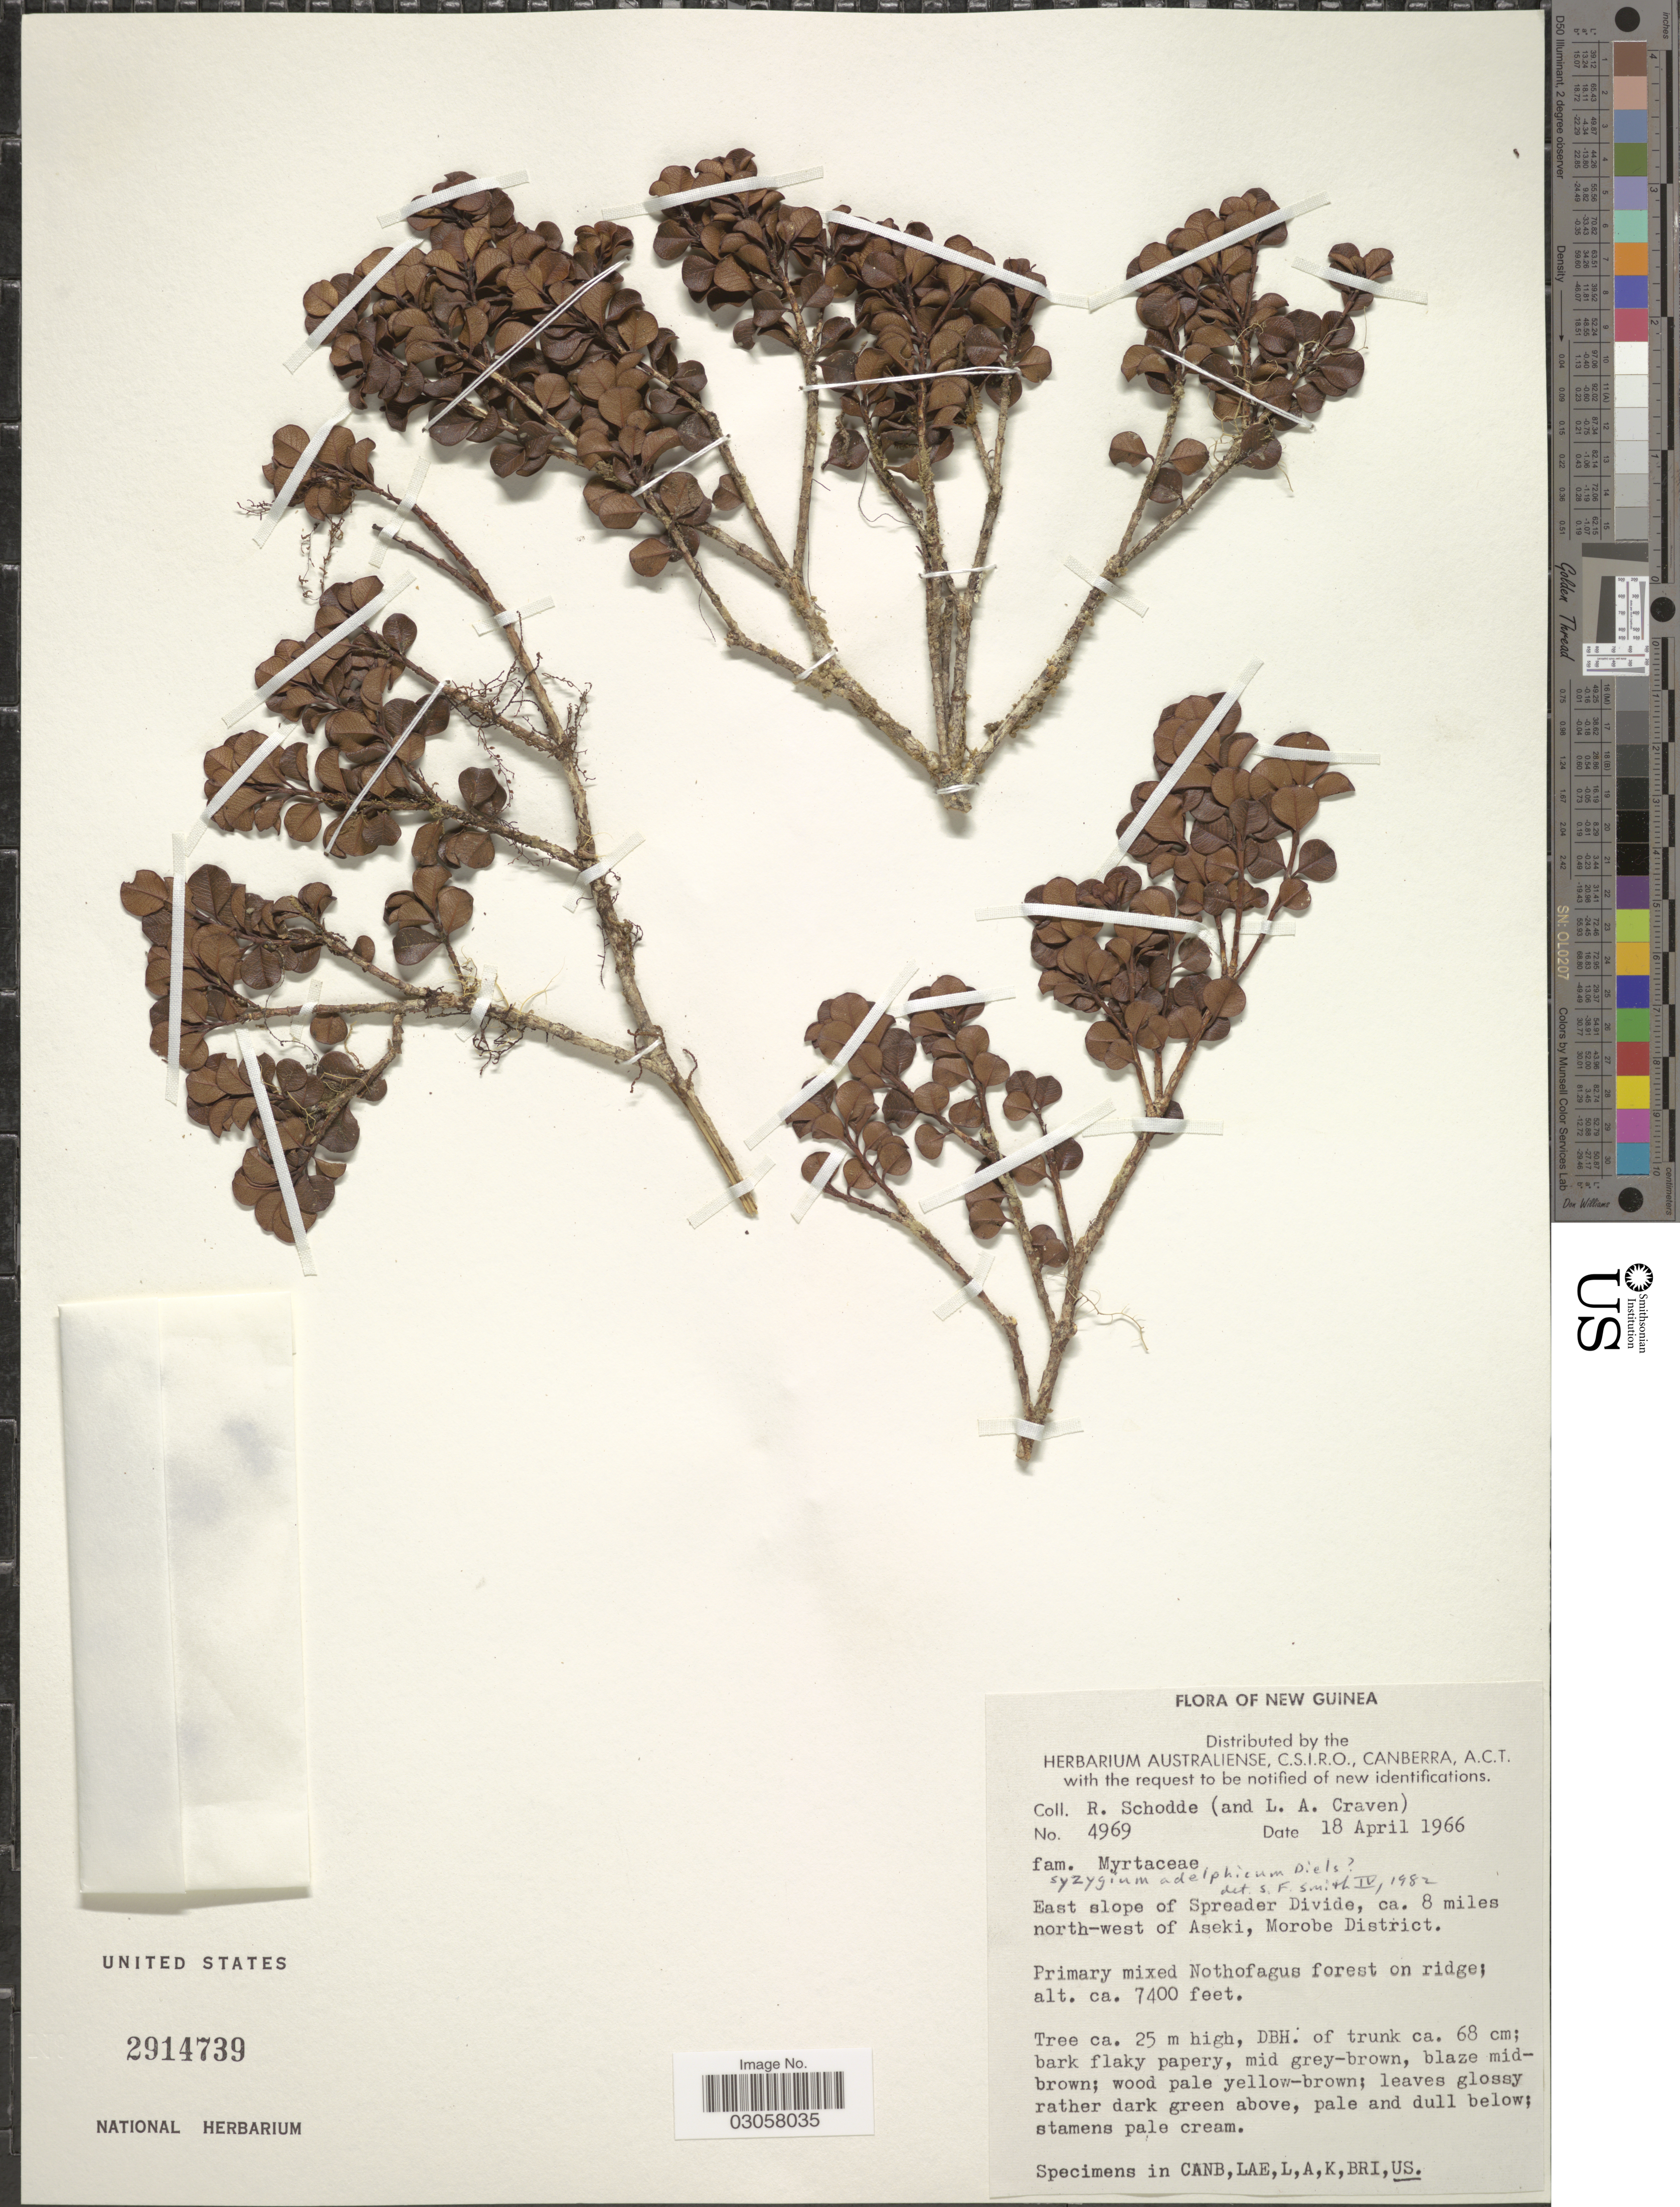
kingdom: Plantae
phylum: Tracheophyta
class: Magnoliopsida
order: Myrtales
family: Myrtaceae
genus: Syzygium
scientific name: Syzygium adelphicum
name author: Diels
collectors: R. Schodde & L. A. Craven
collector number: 4969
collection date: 1966-04-18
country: Papua New Guinea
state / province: Morobe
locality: New Guinea. East slope of Spreader Divide, ca. 8 miles north-west of Aseki, Morobe District.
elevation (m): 2256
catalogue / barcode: US 2914739